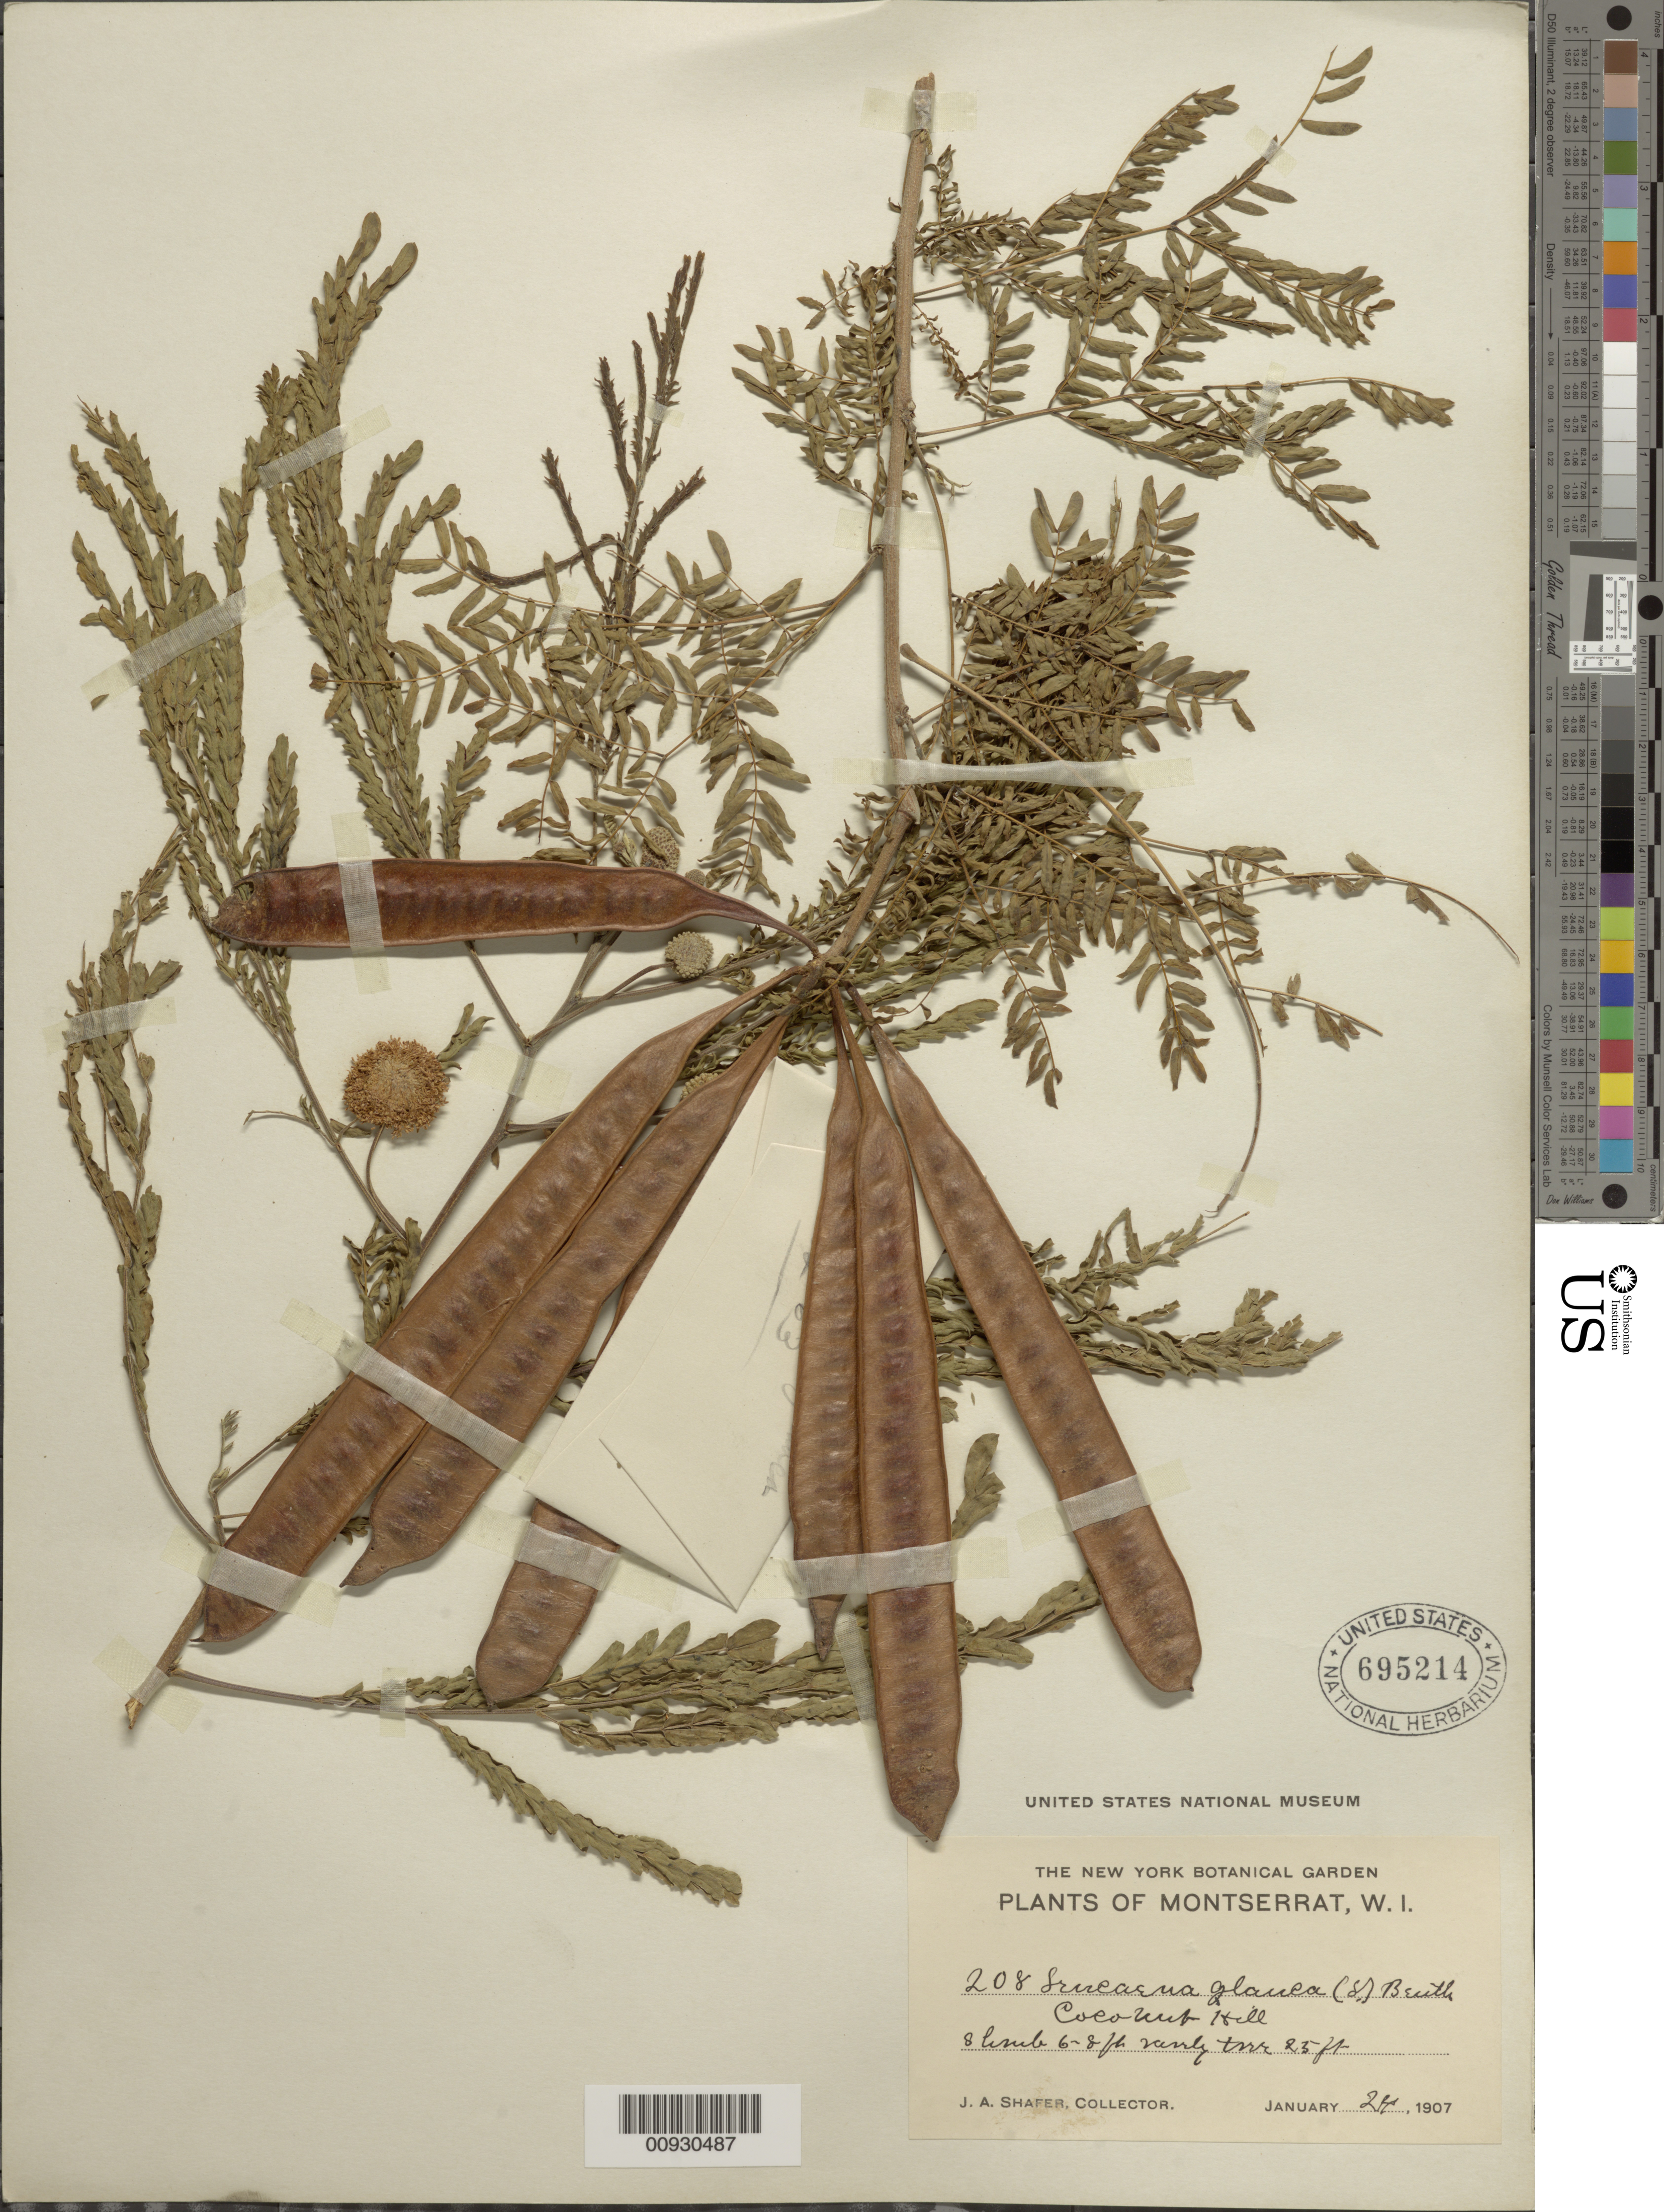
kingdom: Plantae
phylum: Tracheophyta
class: Magnoliopsida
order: Fabales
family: Fabaceae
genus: Leucaena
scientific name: Leucaena leucocephala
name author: (Lam.) de Wit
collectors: J. A. Shafer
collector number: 208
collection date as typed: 24 Jan 1907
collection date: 1907-01-24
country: Montserrat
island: Montserrat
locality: Coeonub (sp?) Hill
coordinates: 0 N, 0 E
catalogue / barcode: US 695214